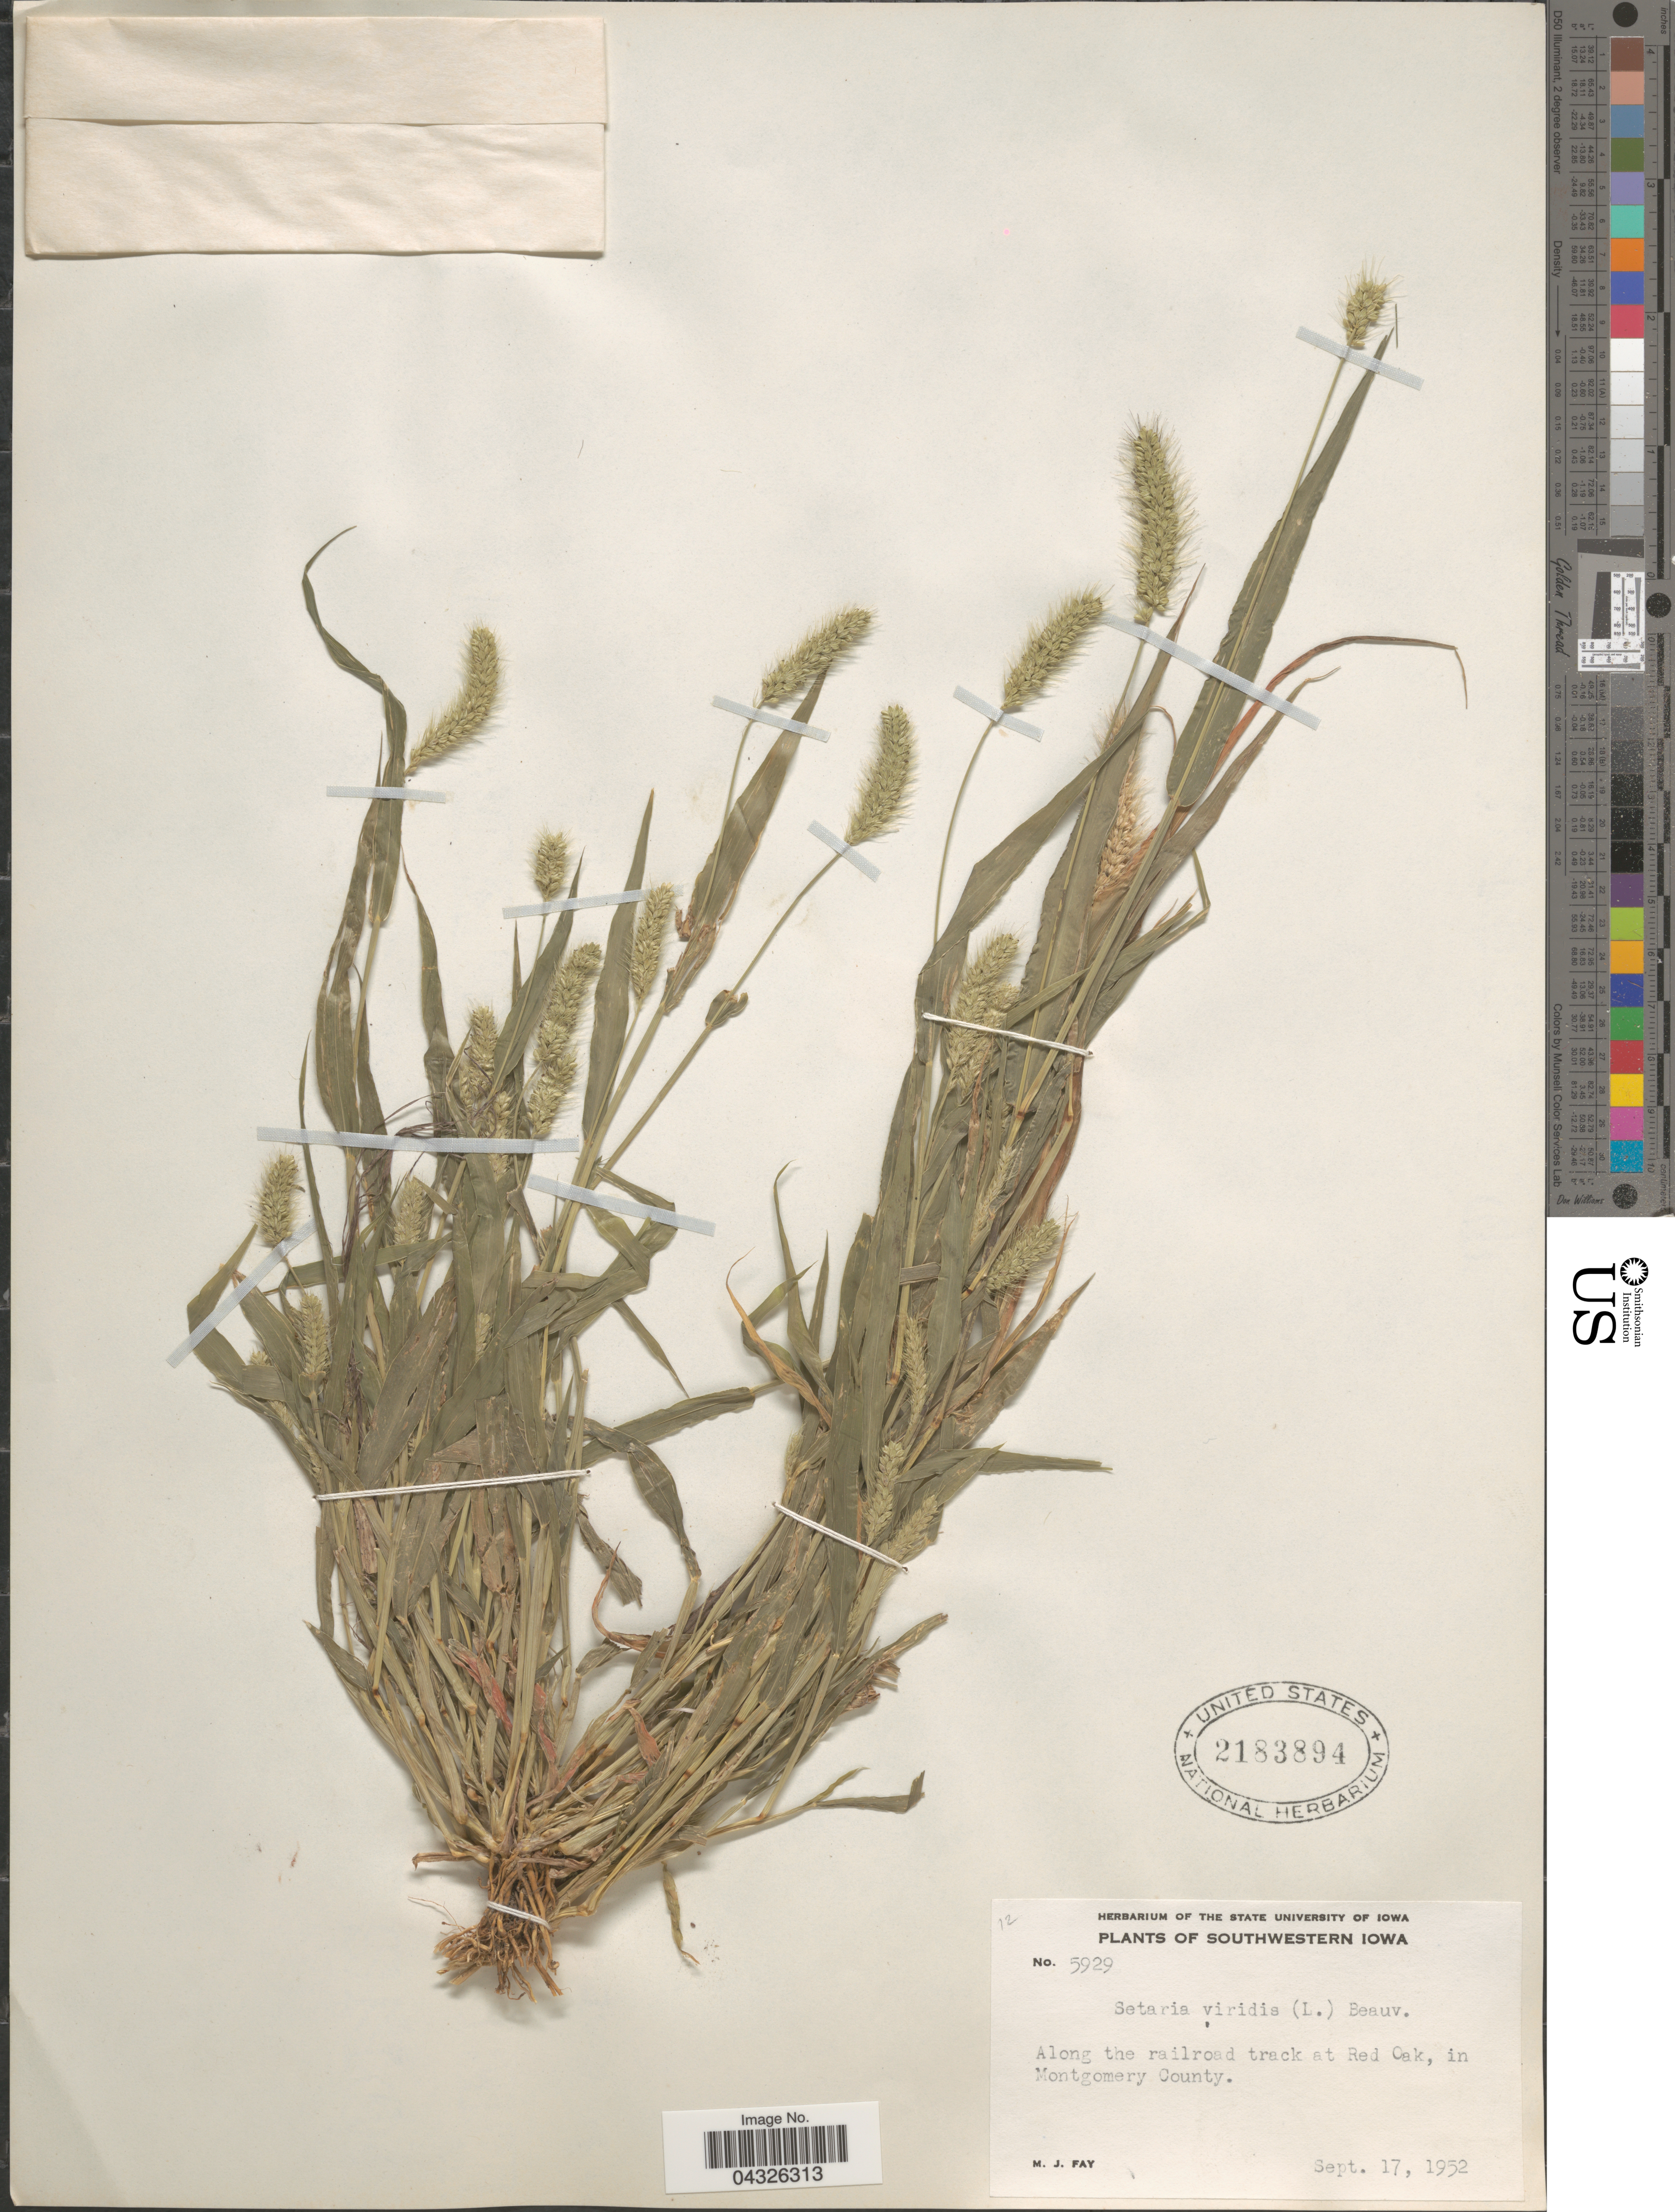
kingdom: Plantae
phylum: Tracheophyta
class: Liliopsida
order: Poales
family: Poaceae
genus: Setaria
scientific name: Setaria viridis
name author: (L.) P. Beauv.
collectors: M. Fay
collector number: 5929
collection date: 1952-09-17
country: United States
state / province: Iowa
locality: Southwestern Iowa. Along the railroad track at Red Oak, in Montgomery County.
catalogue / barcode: US 2183894